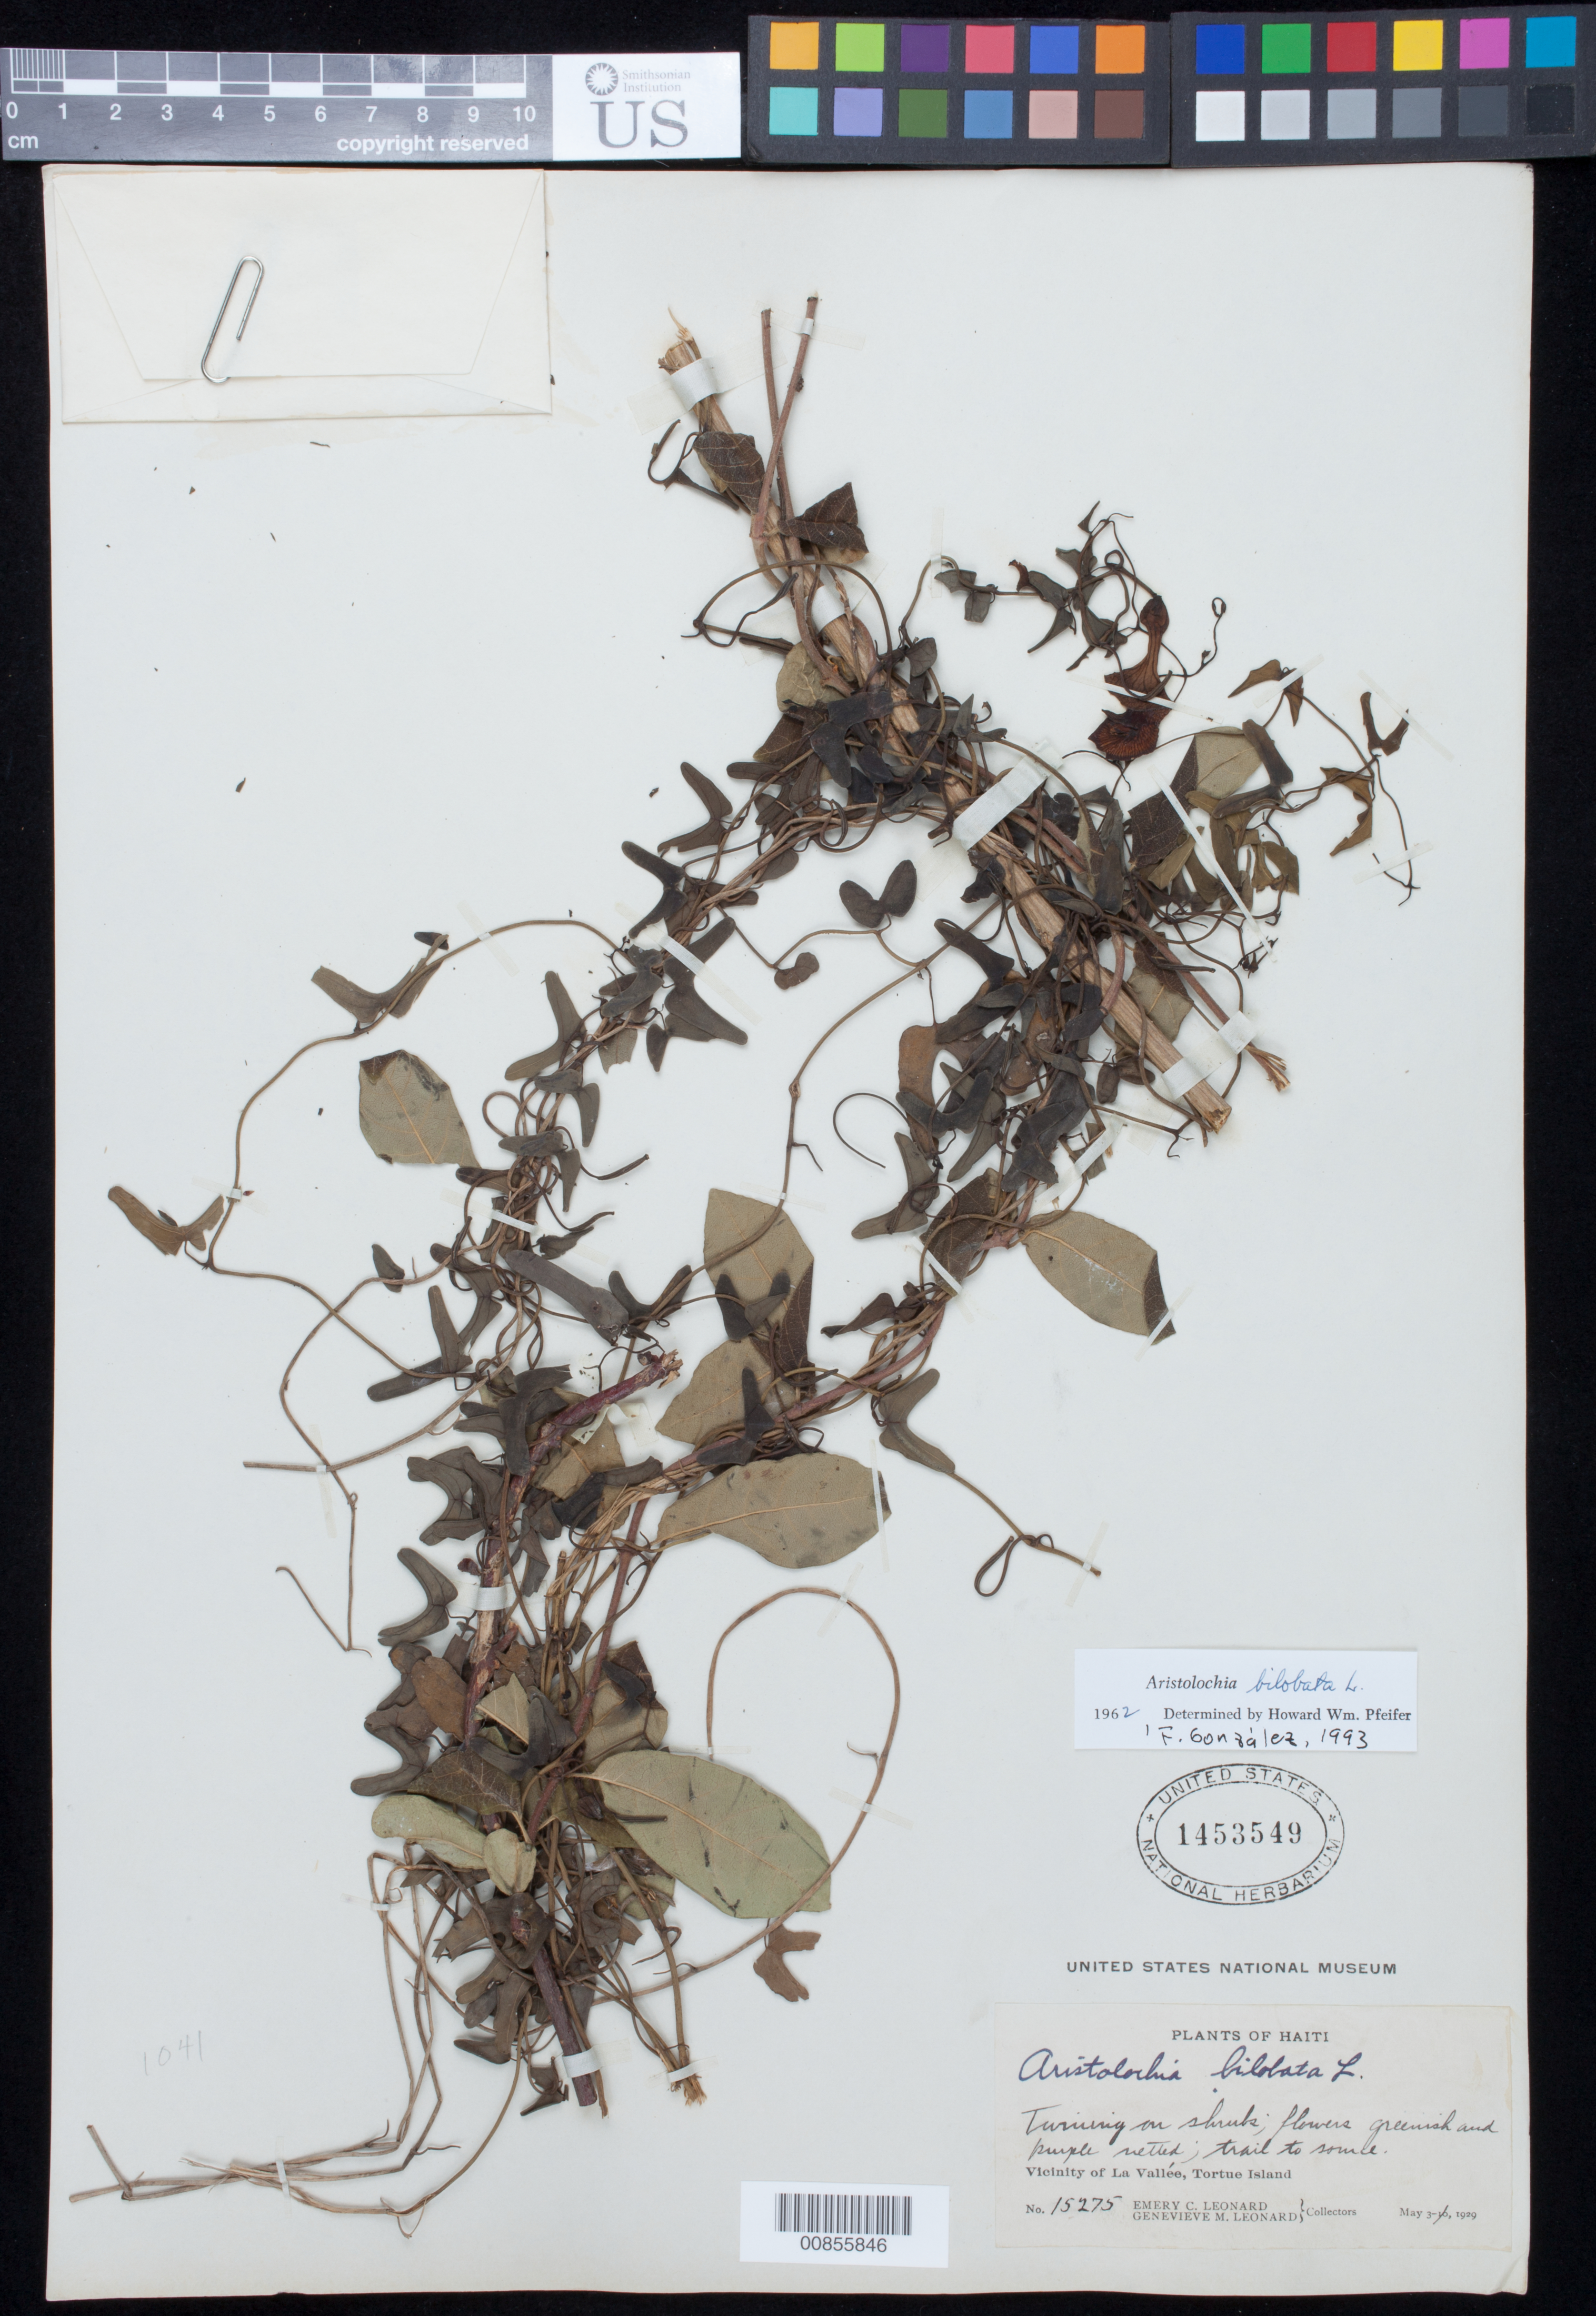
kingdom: Plantae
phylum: Tracheophyta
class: Magnoliopsida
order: Piperales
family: Aristolochiaceae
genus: Aristolochia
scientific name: Aristolochia sp.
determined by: Fernandez, E.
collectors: E. C. Leonard & G. M. Leonard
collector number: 15275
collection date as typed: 03 May 1929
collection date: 1929-05-03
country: Haiti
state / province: Nord-Óuest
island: Île de la Tortue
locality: Vicinity of La Vallée, Tortue Island. Trail to Source.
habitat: Twining on shrubs.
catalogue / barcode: US 1453549